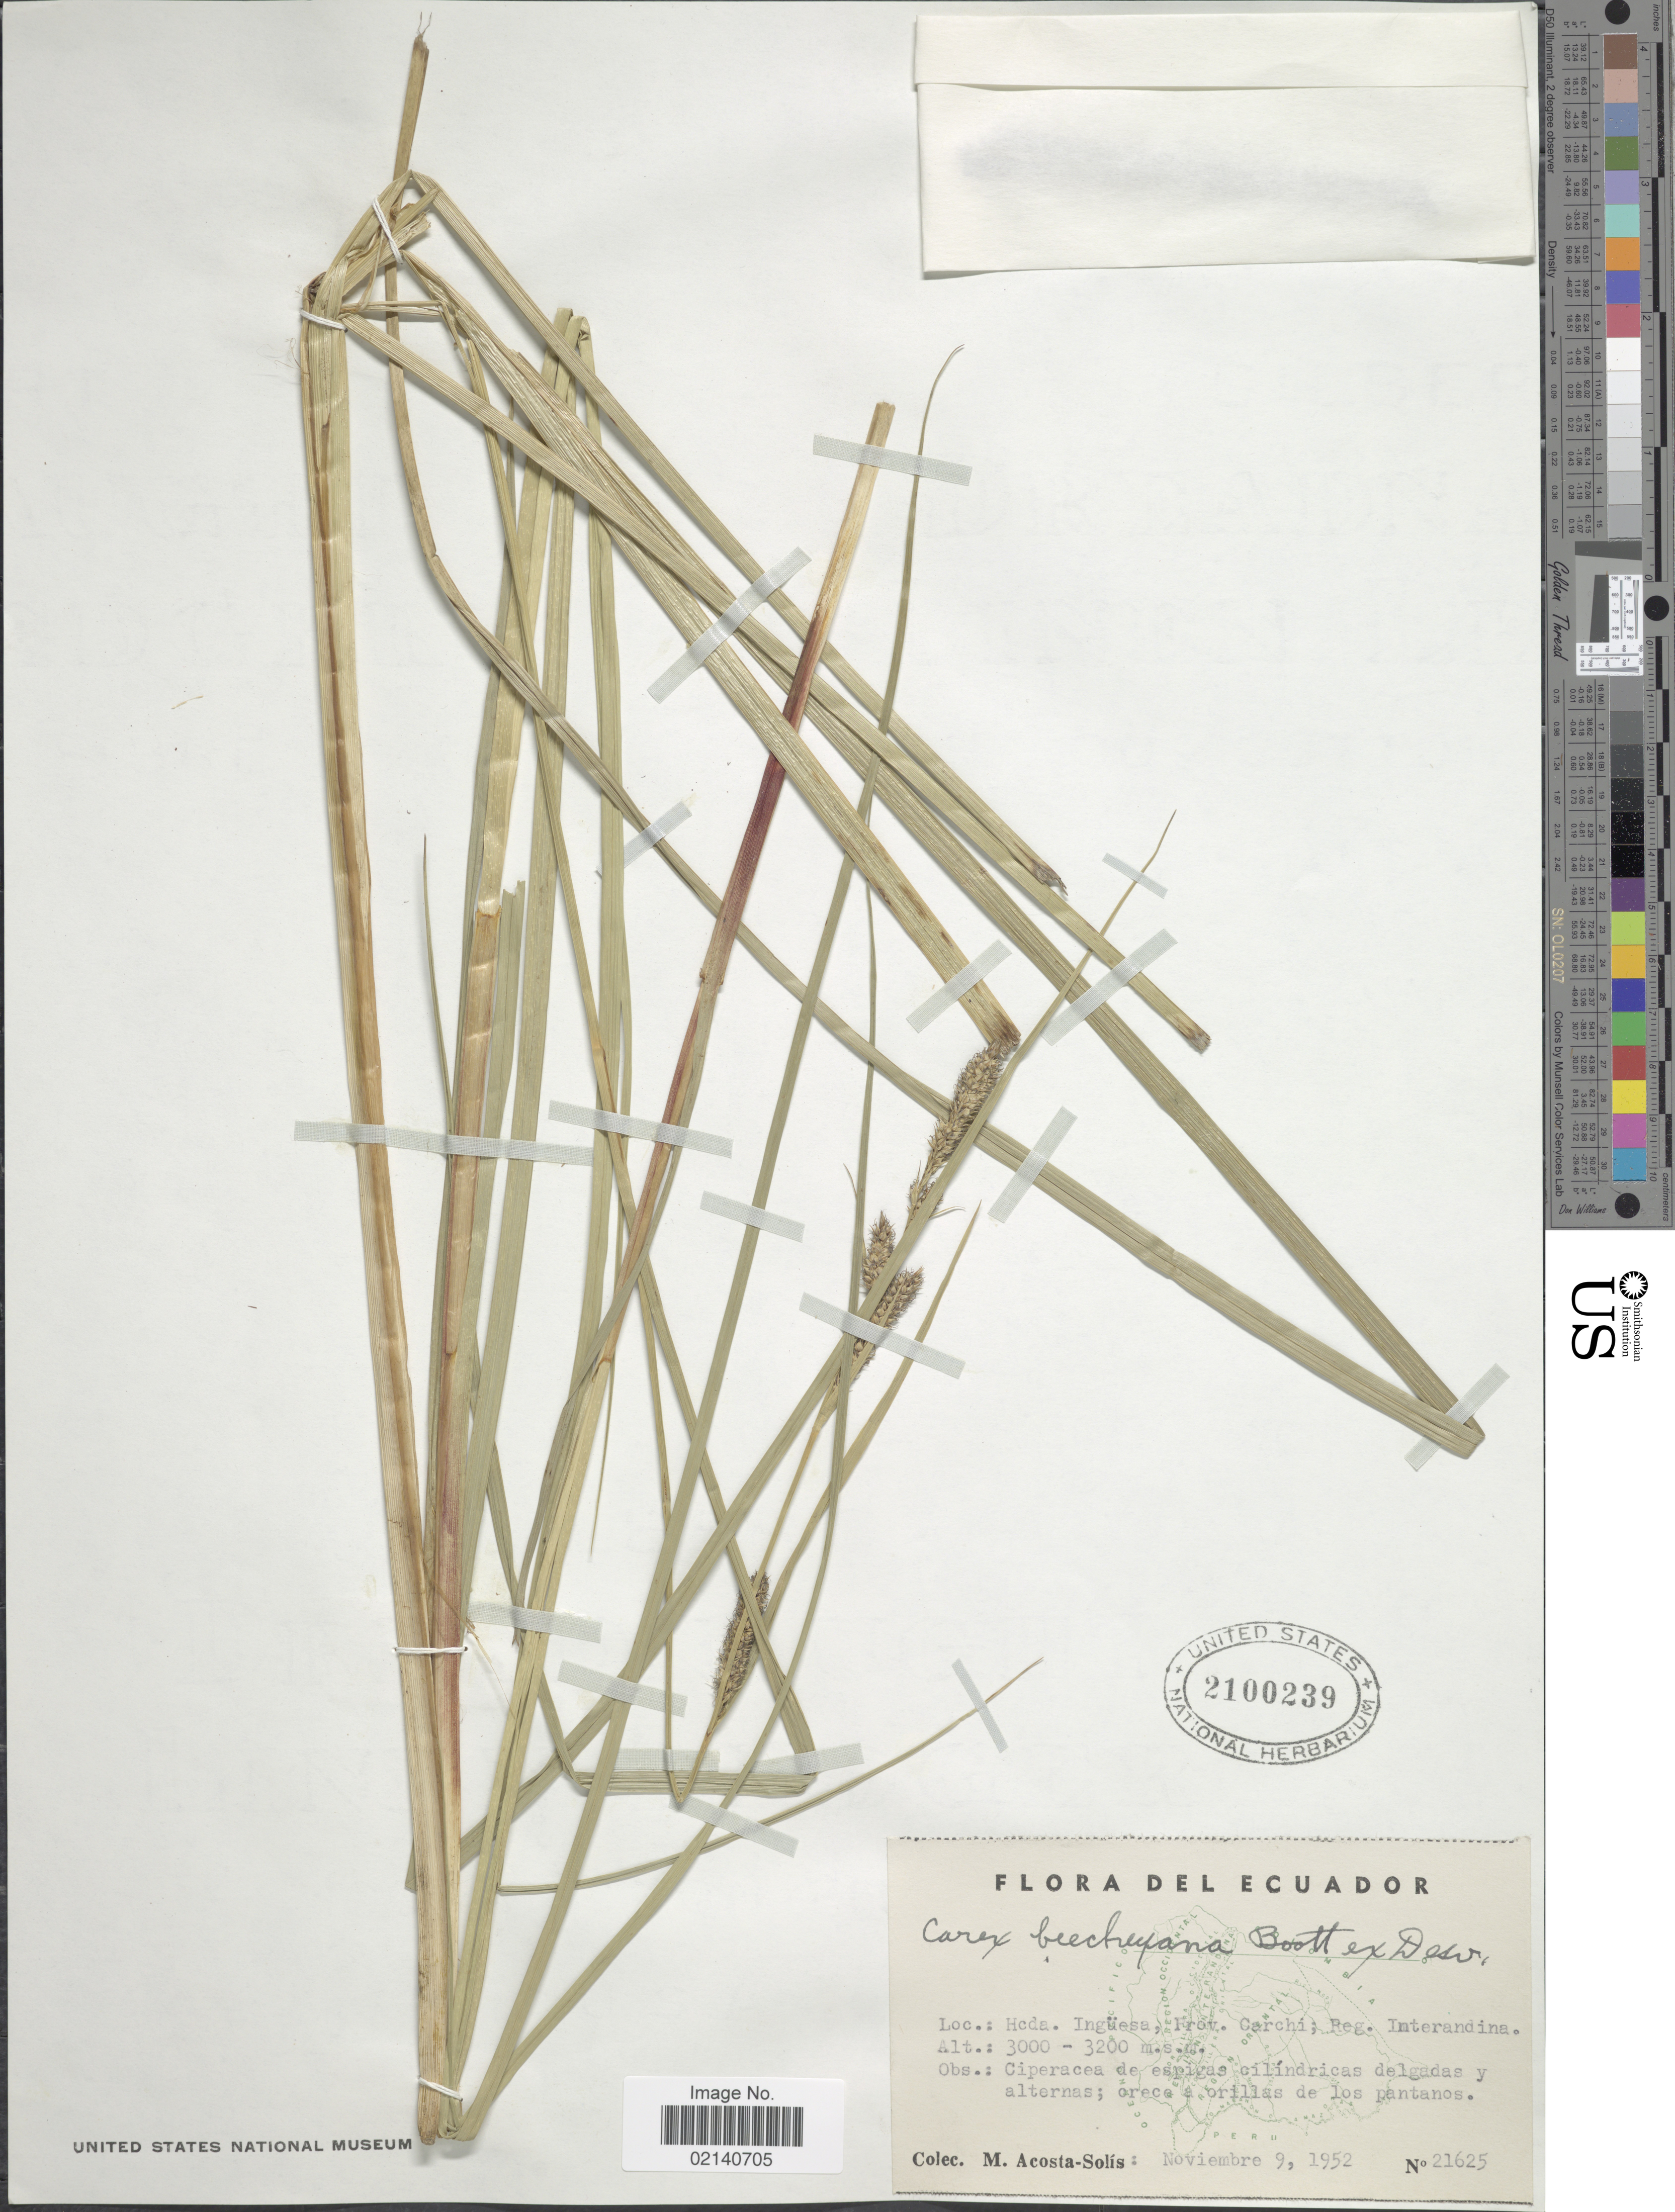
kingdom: Plantae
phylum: Tracheophyta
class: Liliopsida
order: Poales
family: Cyperaceae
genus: Carex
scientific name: Carex haematopus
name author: Jim.Mejías & Roalson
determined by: Jiménez-Mejías, P.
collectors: M. Acosta Solis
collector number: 21625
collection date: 1952-11-09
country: Ecuador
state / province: Carchi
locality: Hcda. Inguesa; Reg. Interandina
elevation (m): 3000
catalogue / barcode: US 2100239